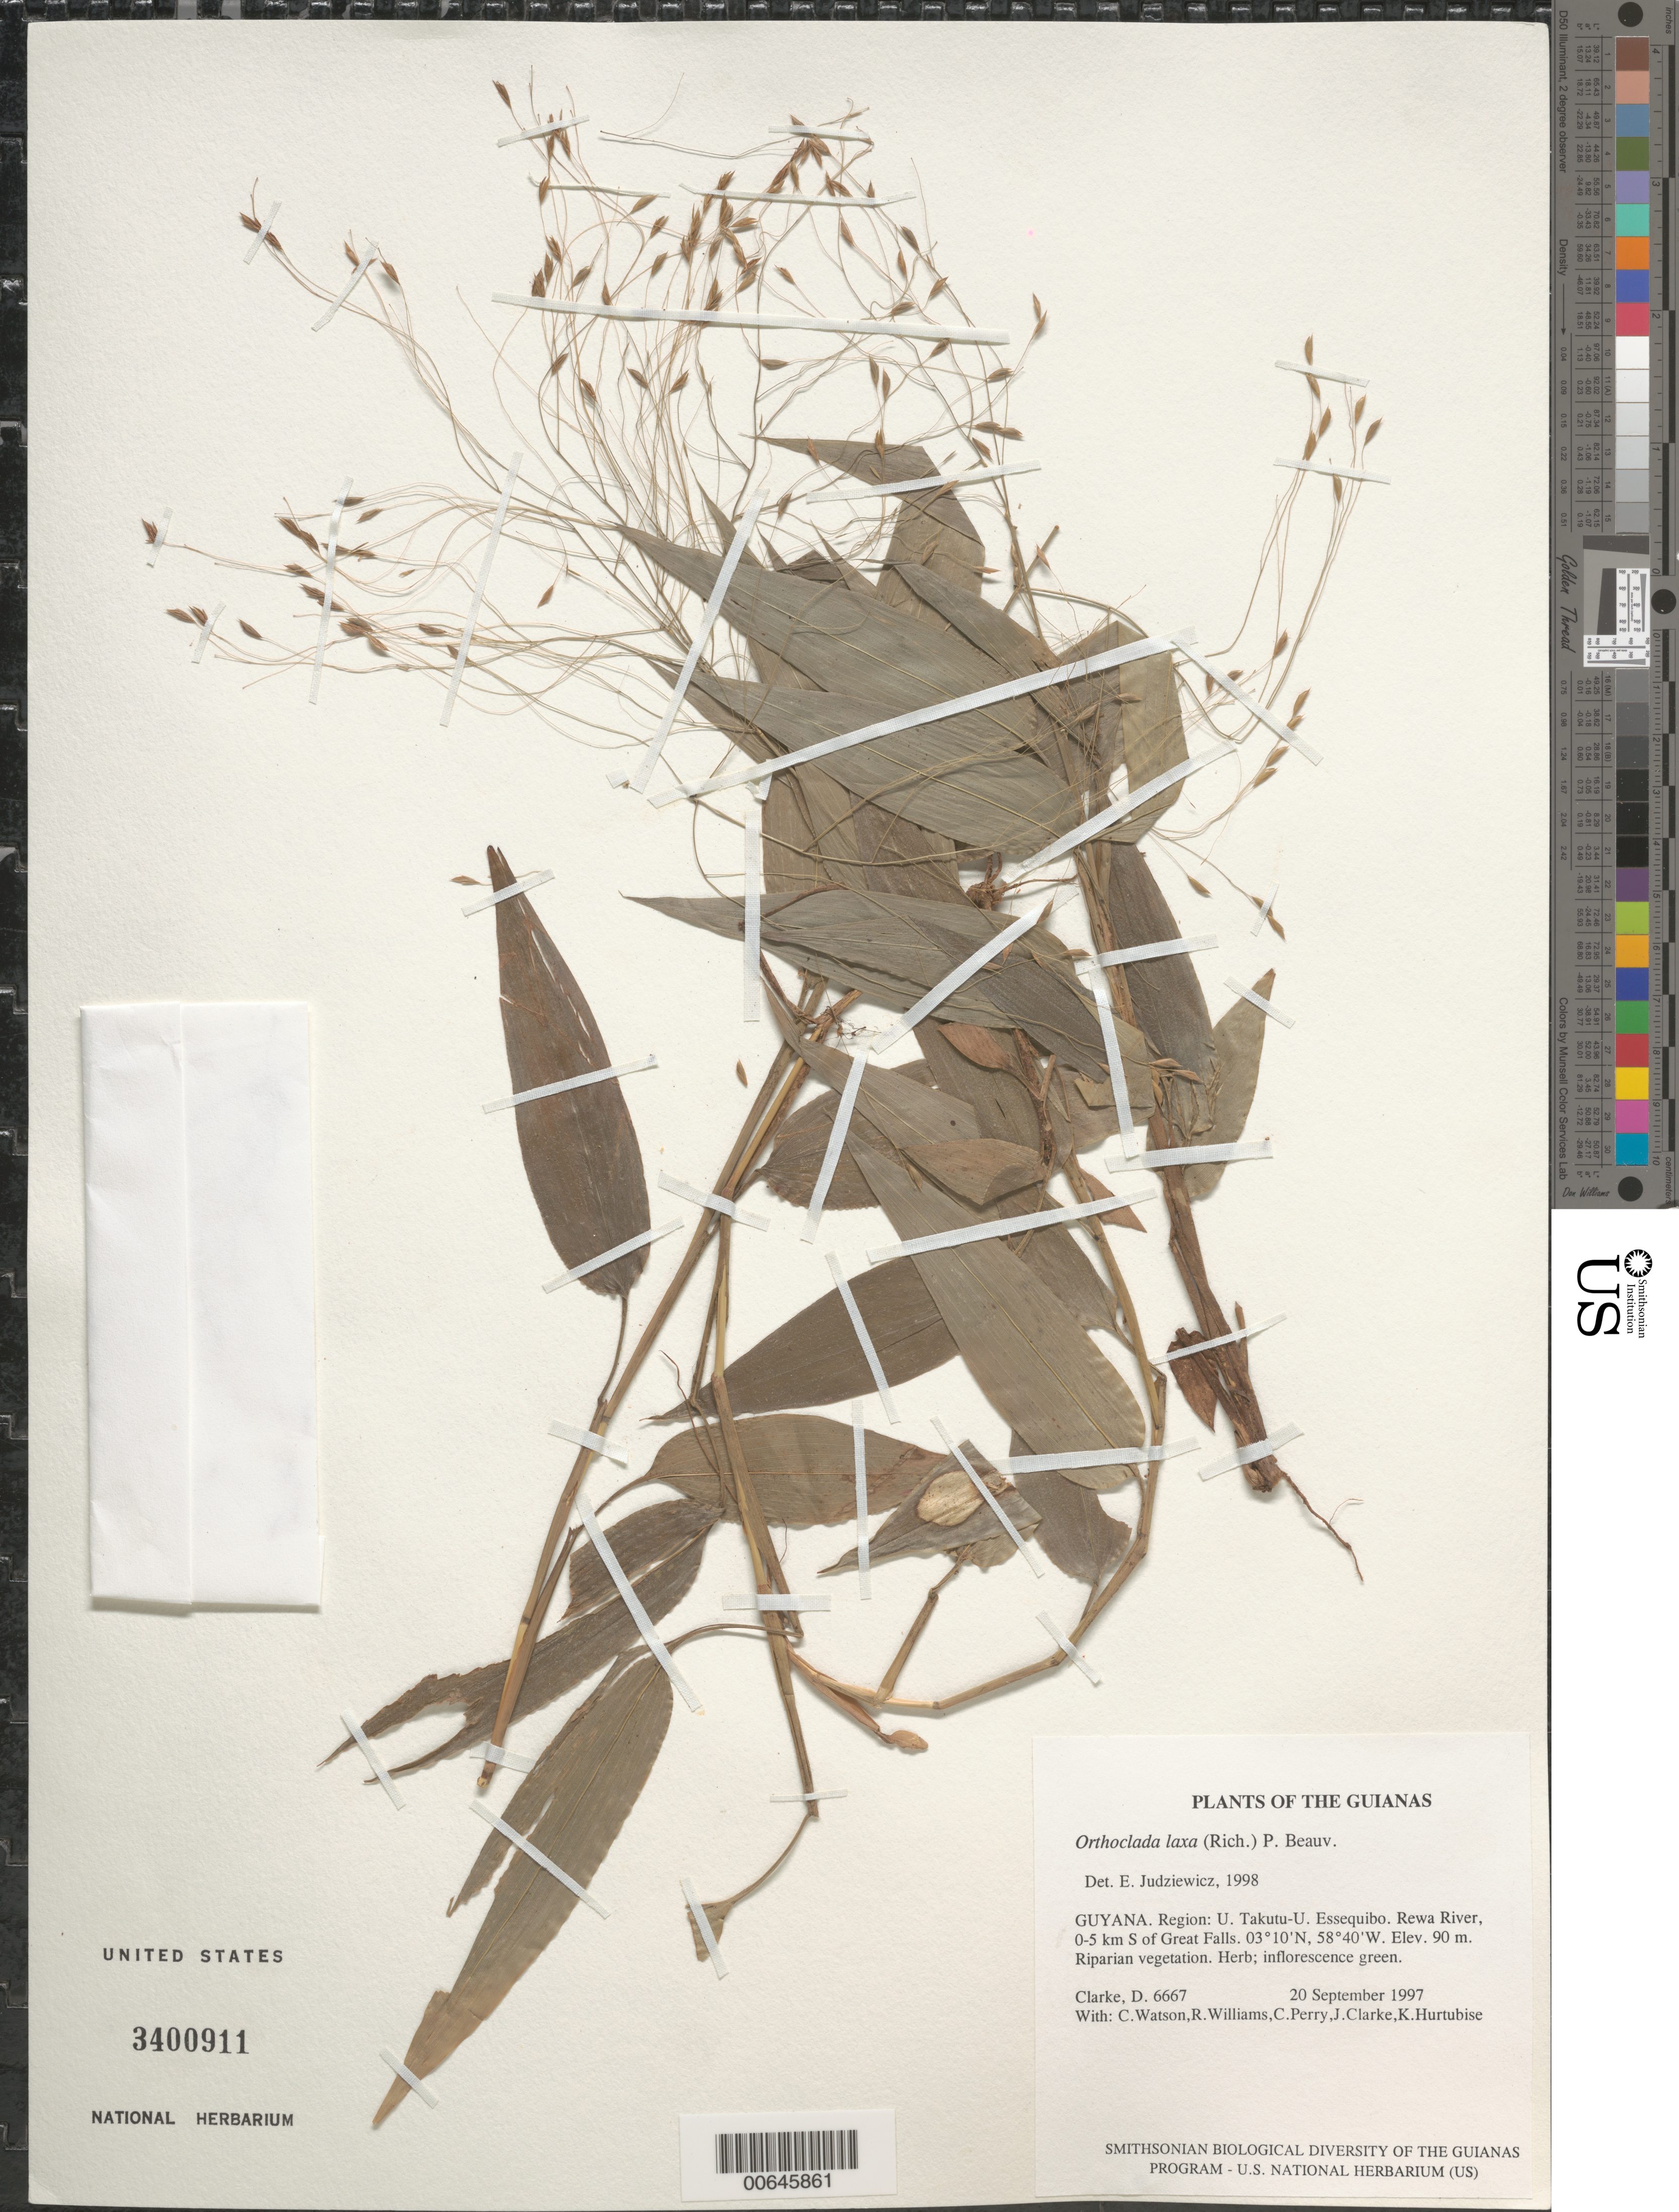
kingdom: Plantae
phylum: Tracheophyta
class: Liliopsida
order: Poales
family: Poaceae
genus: Orthoclada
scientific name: Orthoclada laxa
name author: P. Beauv.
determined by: Judziewicz, E. J.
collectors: H. D. Clarke, C. Watson, R. Williams, C. Perry, J. Clarke & K. Hurtubise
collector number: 6667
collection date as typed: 20 September 1997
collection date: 1997-09-20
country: Guyana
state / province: U. Takutu-U. Essequibo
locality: Rewa River, 0-5 km S of Great Falls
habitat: Riparian vegetation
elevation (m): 90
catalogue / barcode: US 3400911